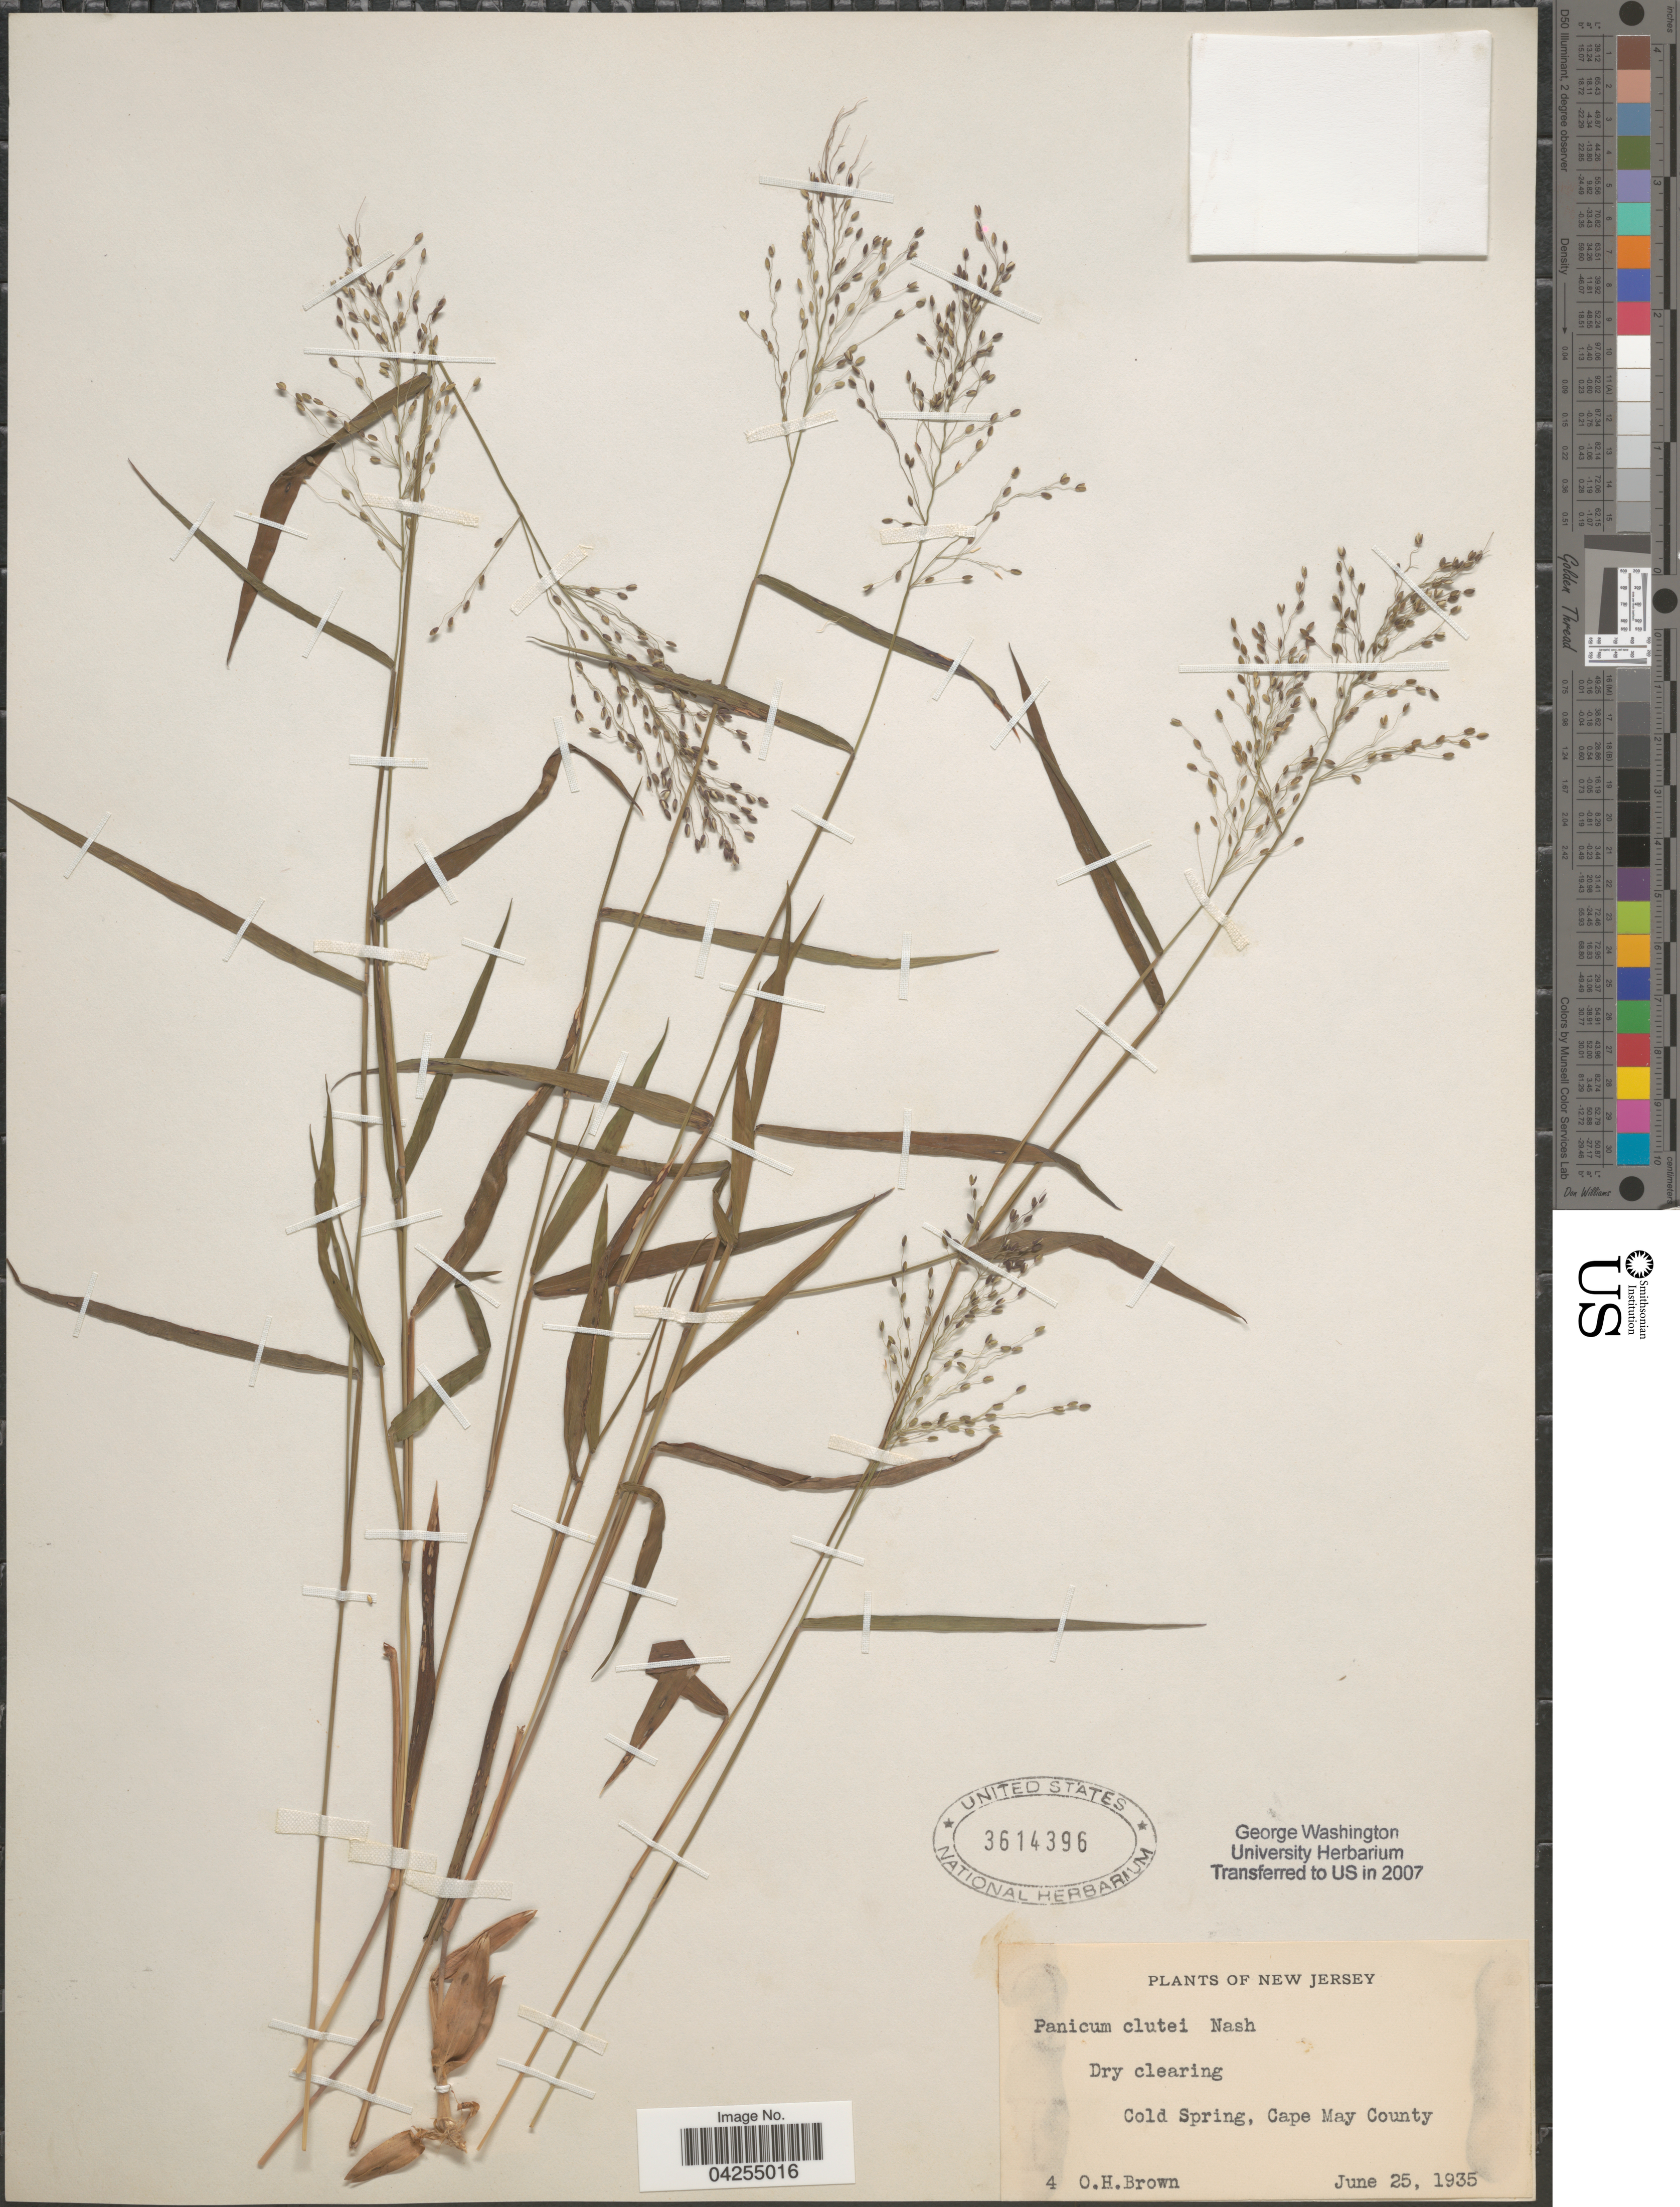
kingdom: Plantae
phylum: Tracheophyta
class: Liliopsida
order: Poales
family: Poaceae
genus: Dichanthelium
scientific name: Dichanthelium dichotomum var. dichotomum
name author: (L.) Gould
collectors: O. Brown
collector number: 4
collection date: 1935-06-25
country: United States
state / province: New Jersey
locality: Dry clearing. Cold Spring, Cape May County.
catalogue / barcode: US 3614396